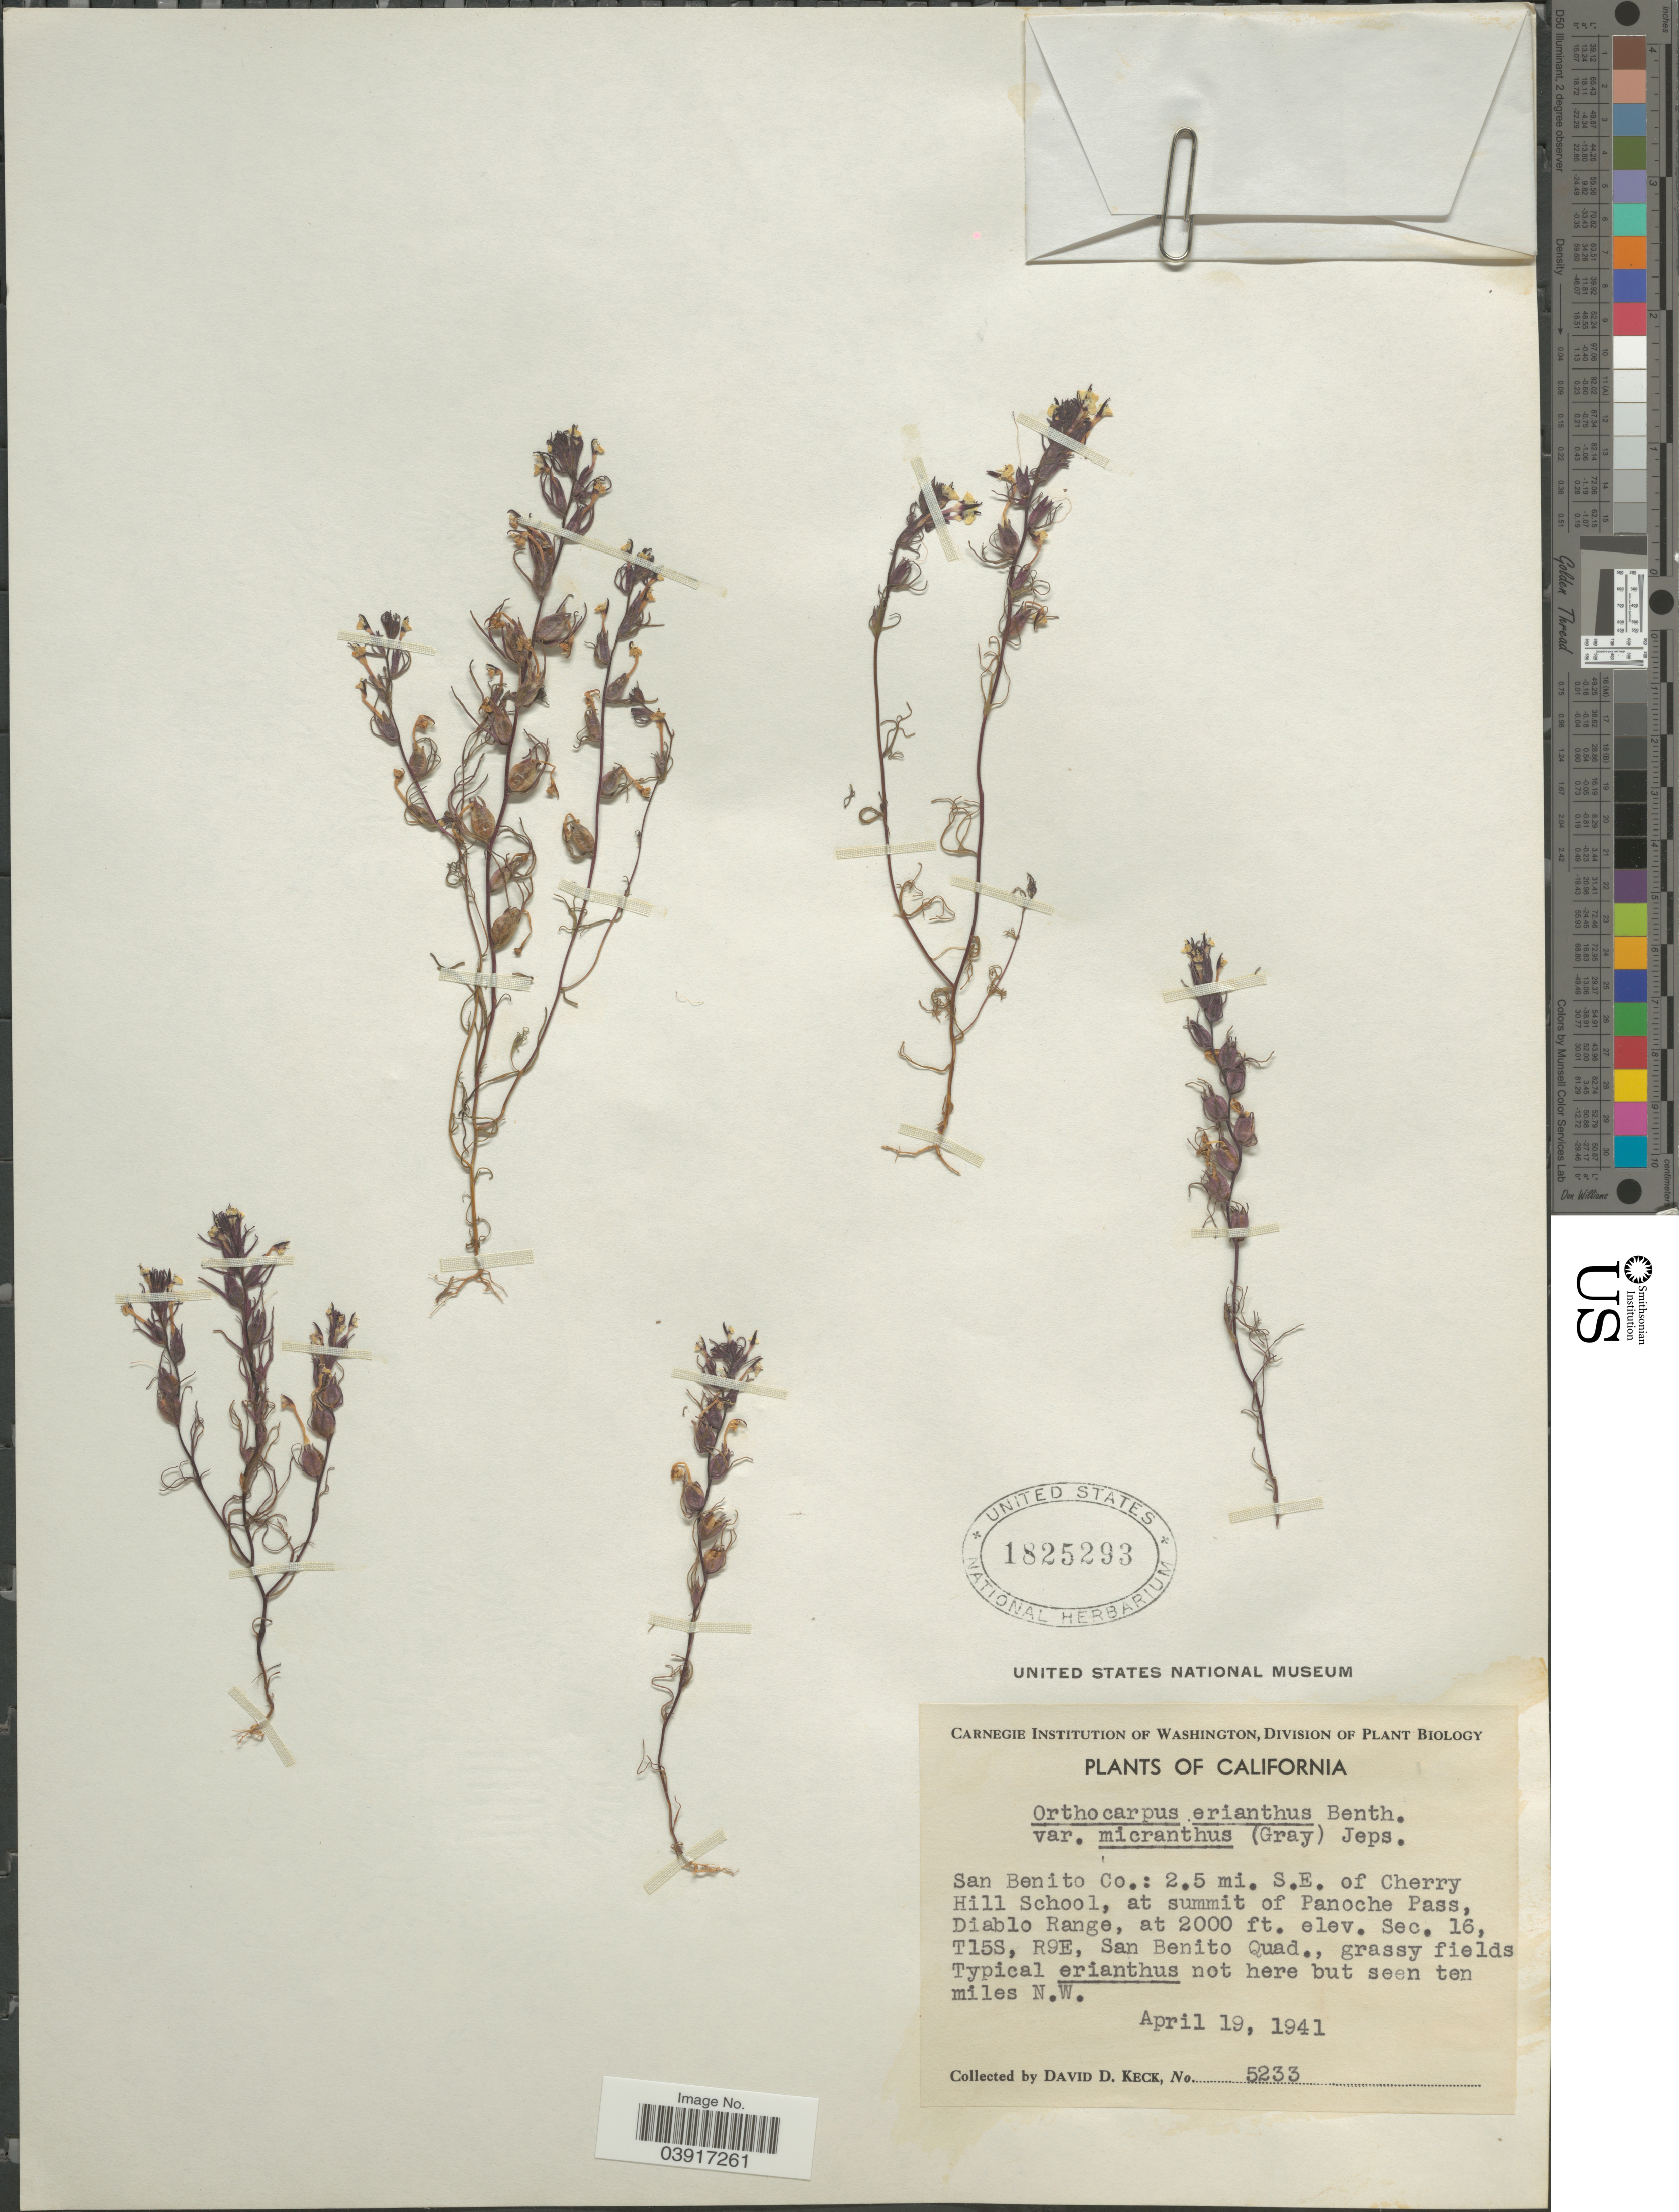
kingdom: Plantae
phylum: Tracheophyta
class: Magnoliopsida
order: Lamiales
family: Orobanchaceae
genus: Orthocarpus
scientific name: Orthocarpus erianthus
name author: Benth.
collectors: D. D. Keck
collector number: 5233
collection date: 1941-04-19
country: United States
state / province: California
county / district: San Benito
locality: San Benito Co.: 2.5 mi. S. E. of Cherry Hill School, at summit of Panoche Pass, Diablo Range. Sec. 16, T15S, R9E, San Benito Quad.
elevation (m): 610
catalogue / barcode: US 1825293